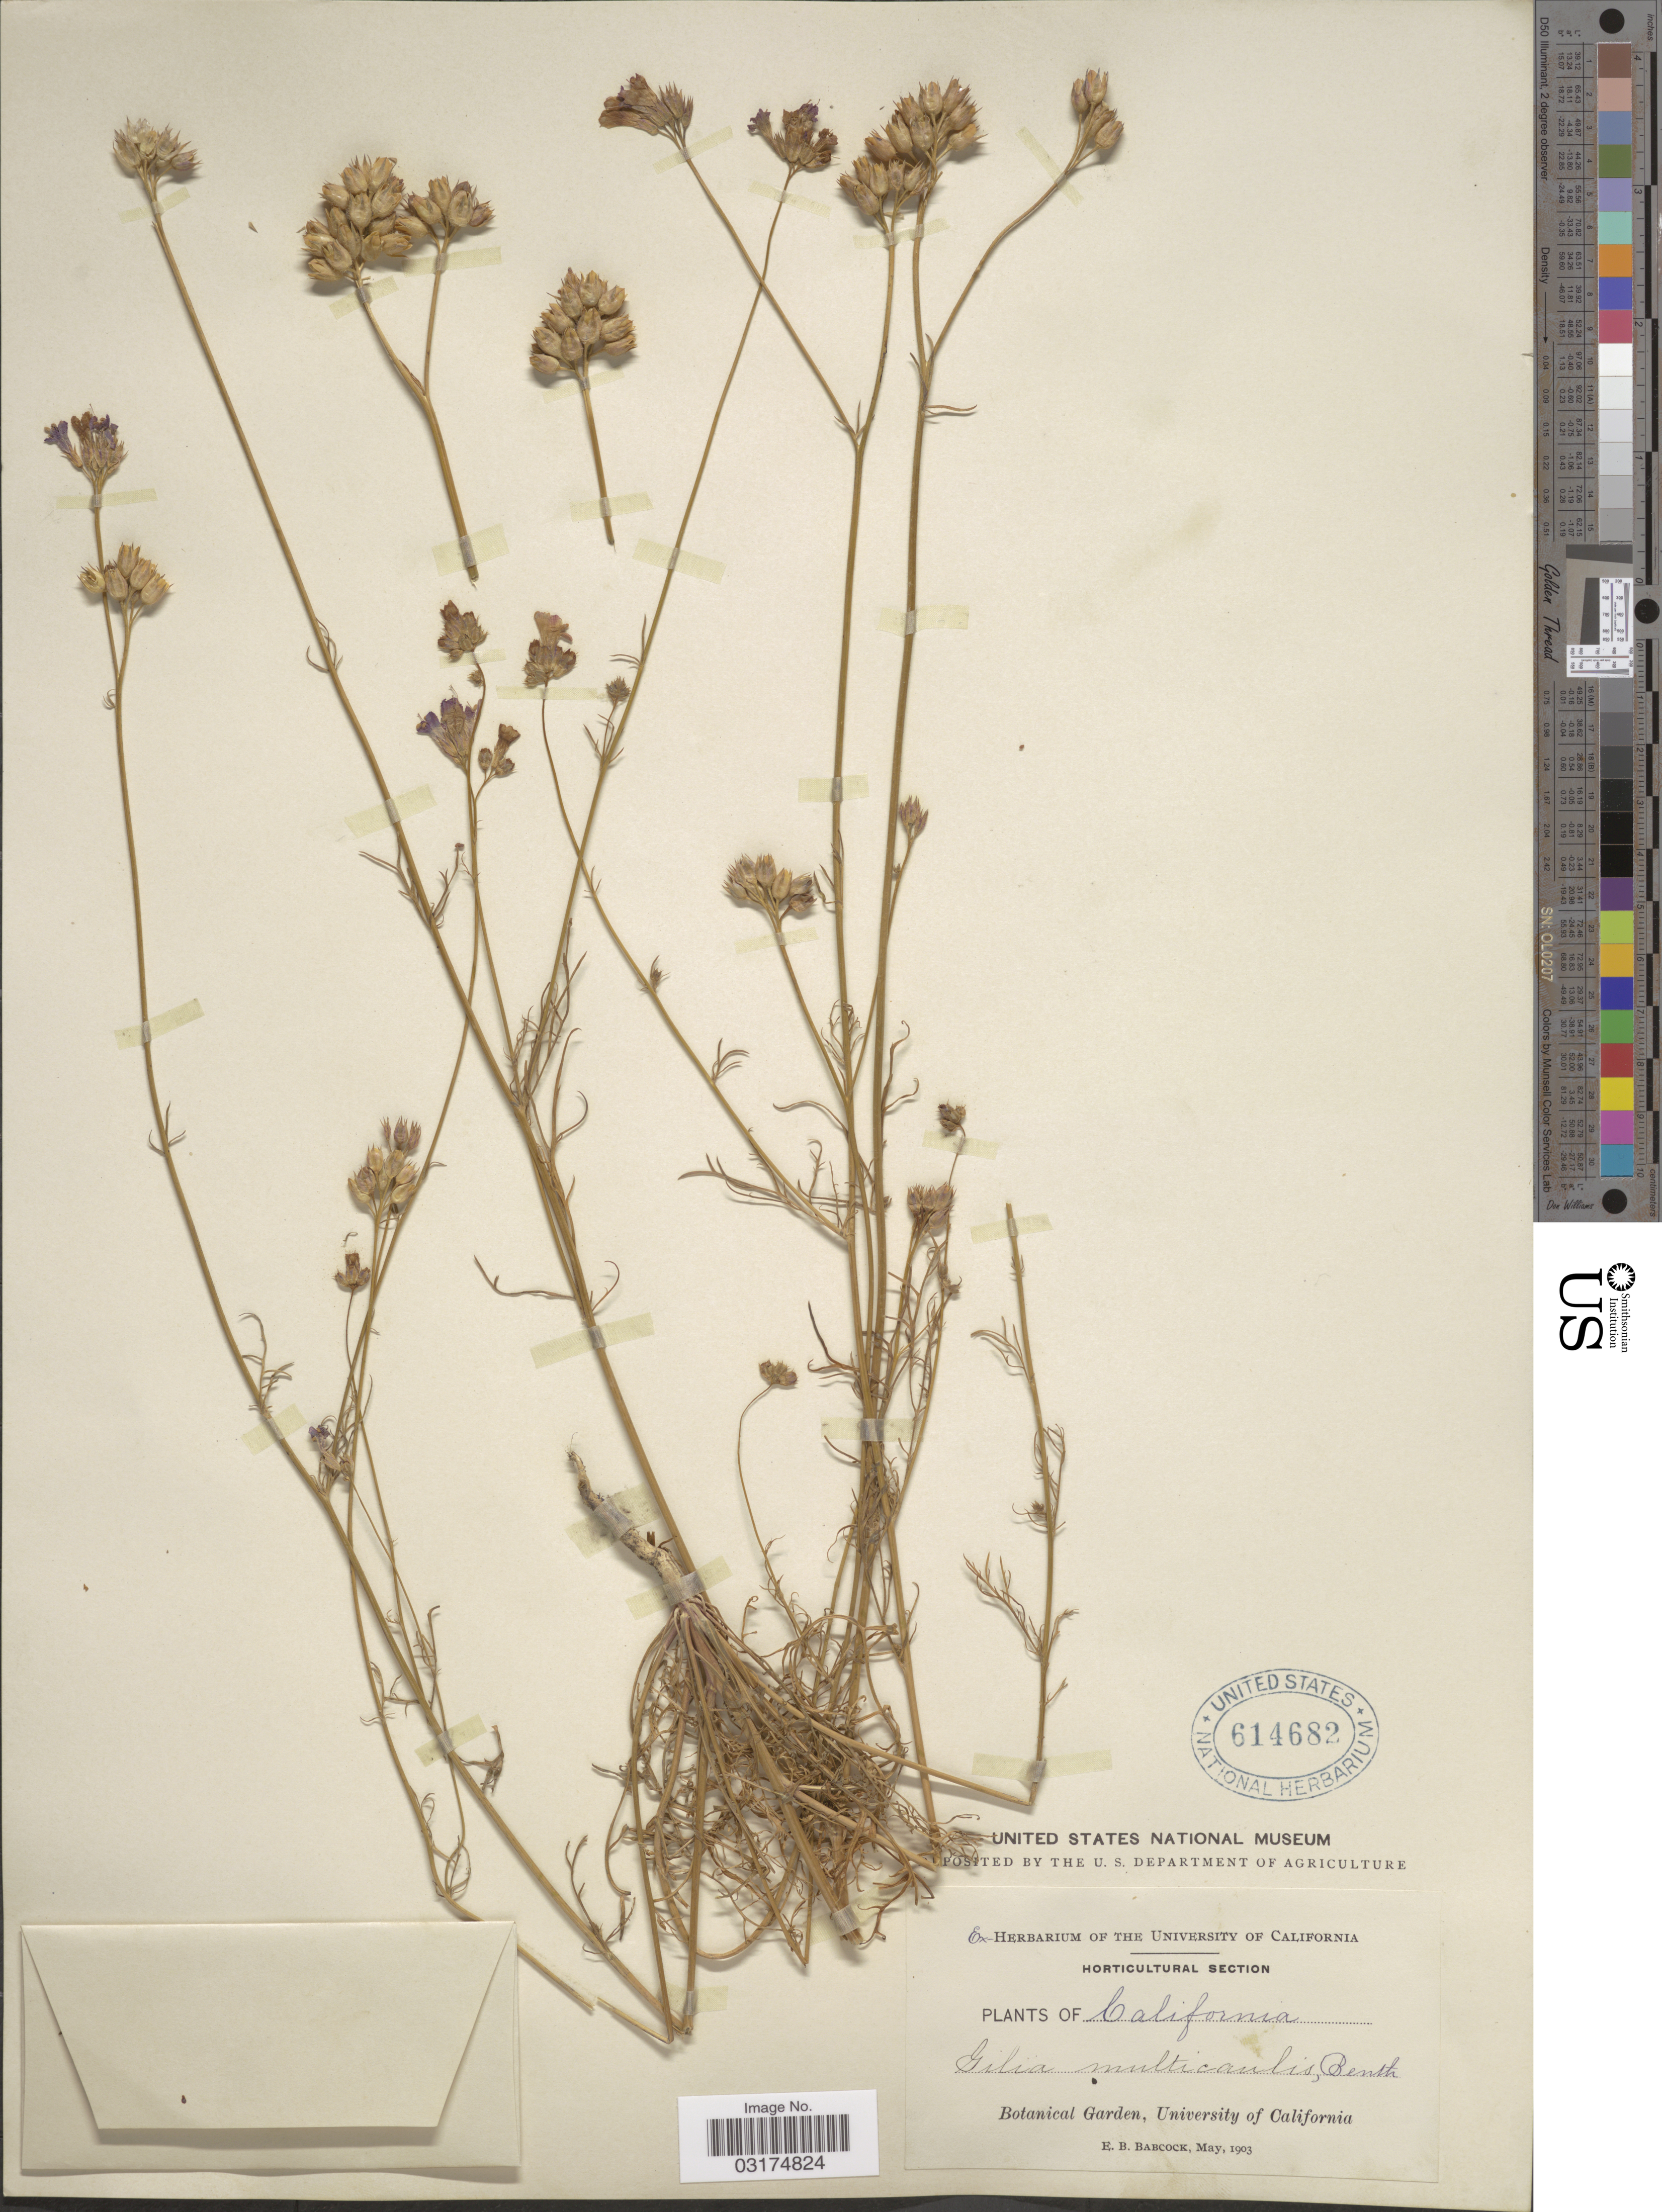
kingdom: Plantae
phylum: Tracheophyta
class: Magnoliopsida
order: Ericales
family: Polemoniaceae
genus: Gilia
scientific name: Gilia achilleifolia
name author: Benth.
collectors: E. B. Babcock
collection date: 1903-05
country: United States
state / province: California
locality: Botanical Garden, University of California.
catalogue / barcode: US 614682